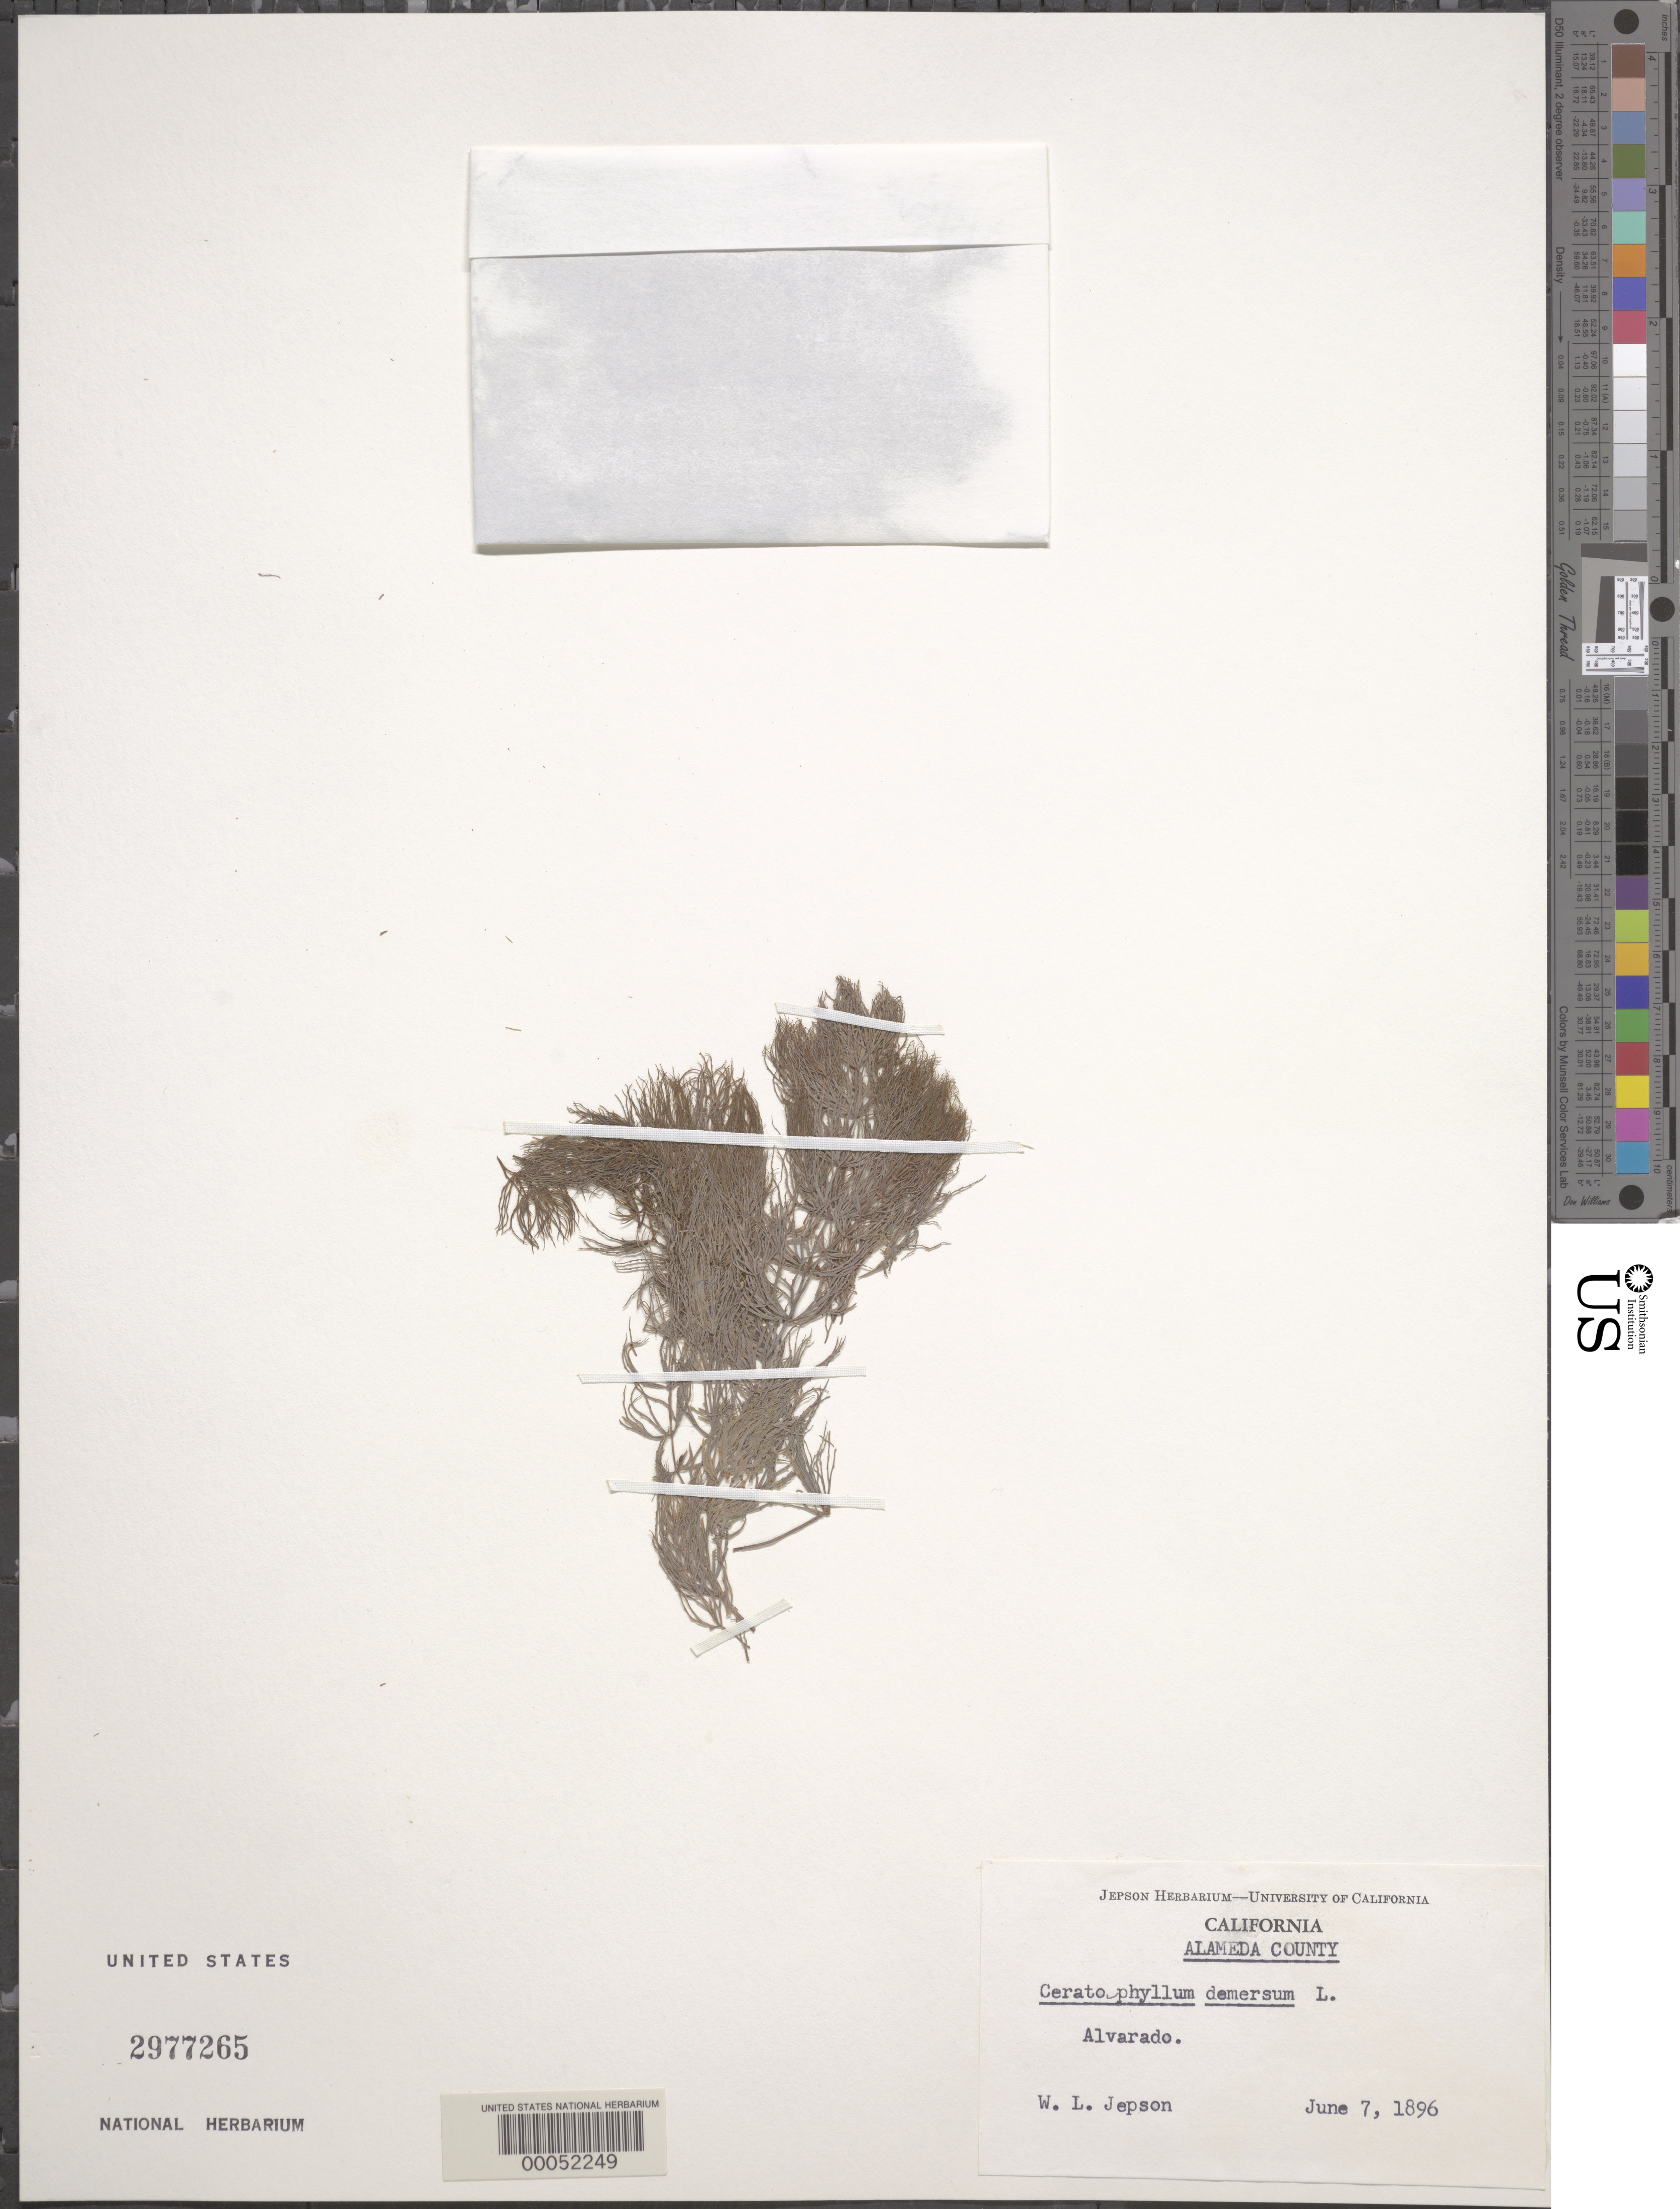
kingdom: Plantae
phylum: Tracheophyta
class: Magnoliopsida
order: Ceratophyllales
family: Ceratophyllaceae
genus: Ceratophyllum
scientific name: Ceratophyllum demersum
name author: L.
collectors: W. L. Jepson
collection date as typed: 07 Jun 1869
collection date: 1869-06-07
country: United States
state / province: California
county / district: Alameda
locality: Alvarado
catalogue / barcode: US 2977265